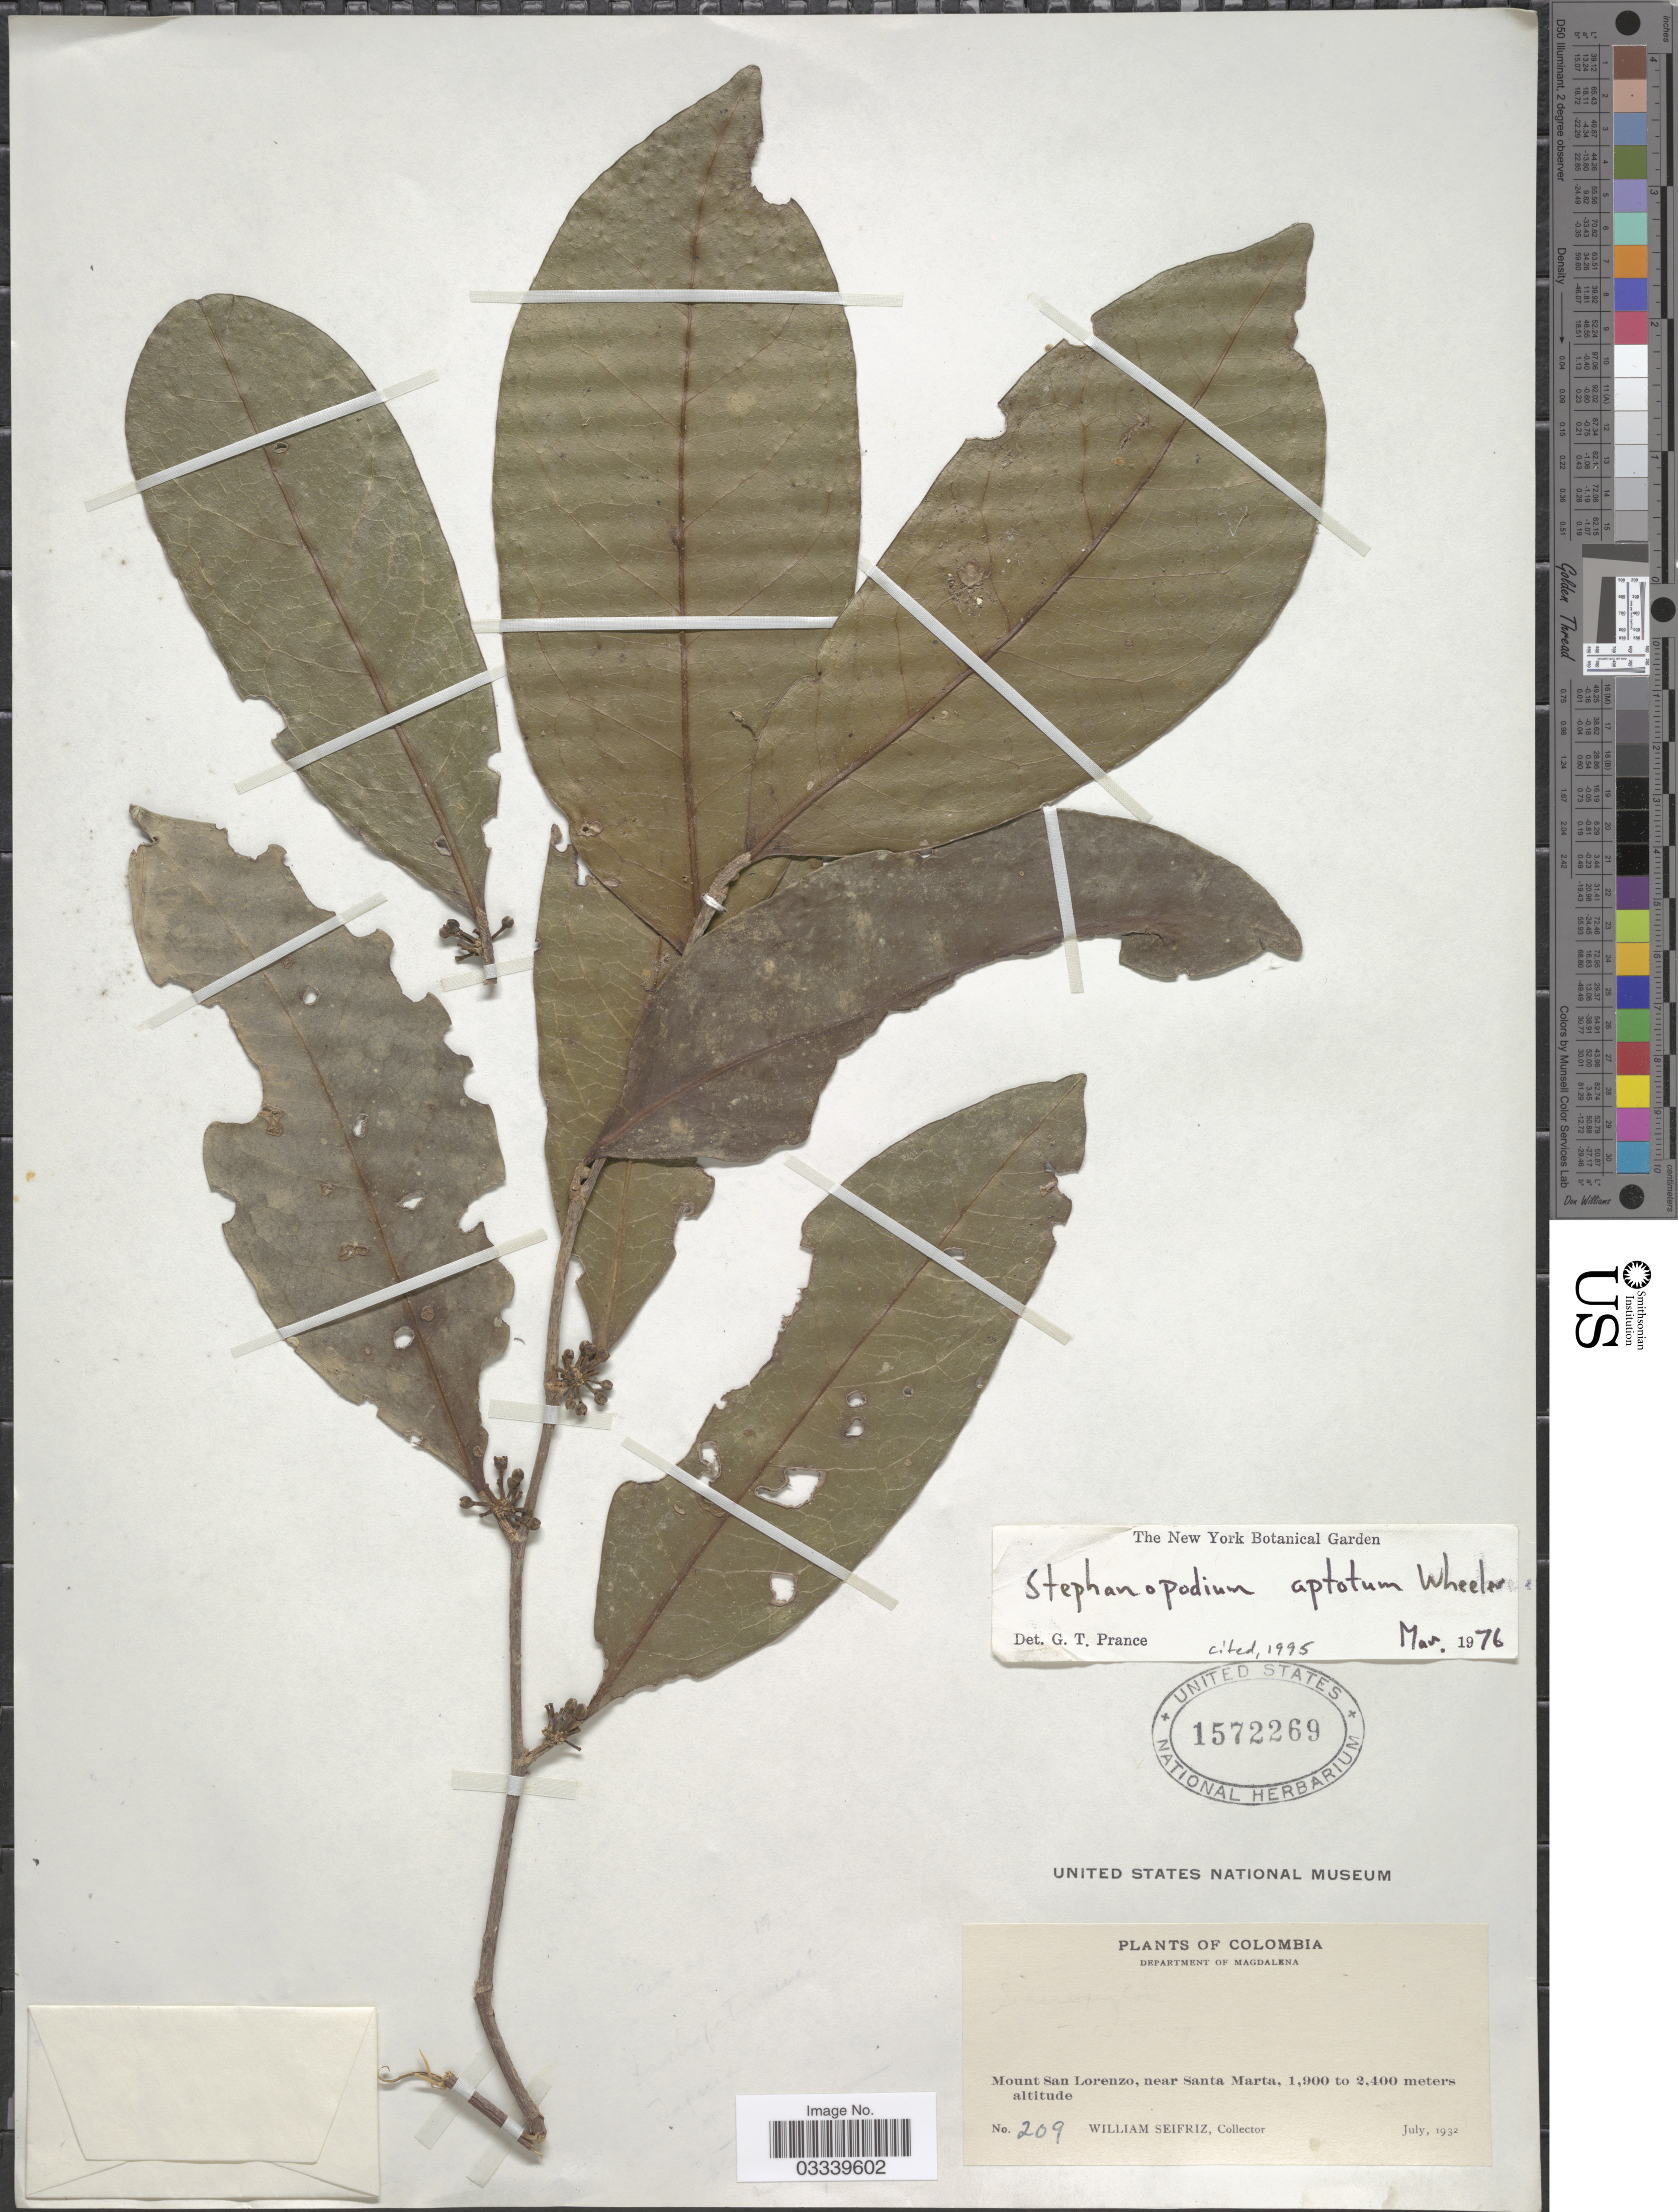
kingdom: Plantae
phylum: Tracheophyta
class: Magnoliopsida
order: Malpighiales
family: Dichapetalaceae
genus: Stephanopodium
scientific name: Stephanopodium apoptum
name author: L.C. Wheeler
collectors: W. Seifriz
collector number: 209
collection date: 1932-07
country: Colombia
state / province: Magdalena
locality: Department of Magdalena. Mount San Lorenzo, near Santa Marta.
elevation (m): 1900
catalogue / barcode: US 1572269